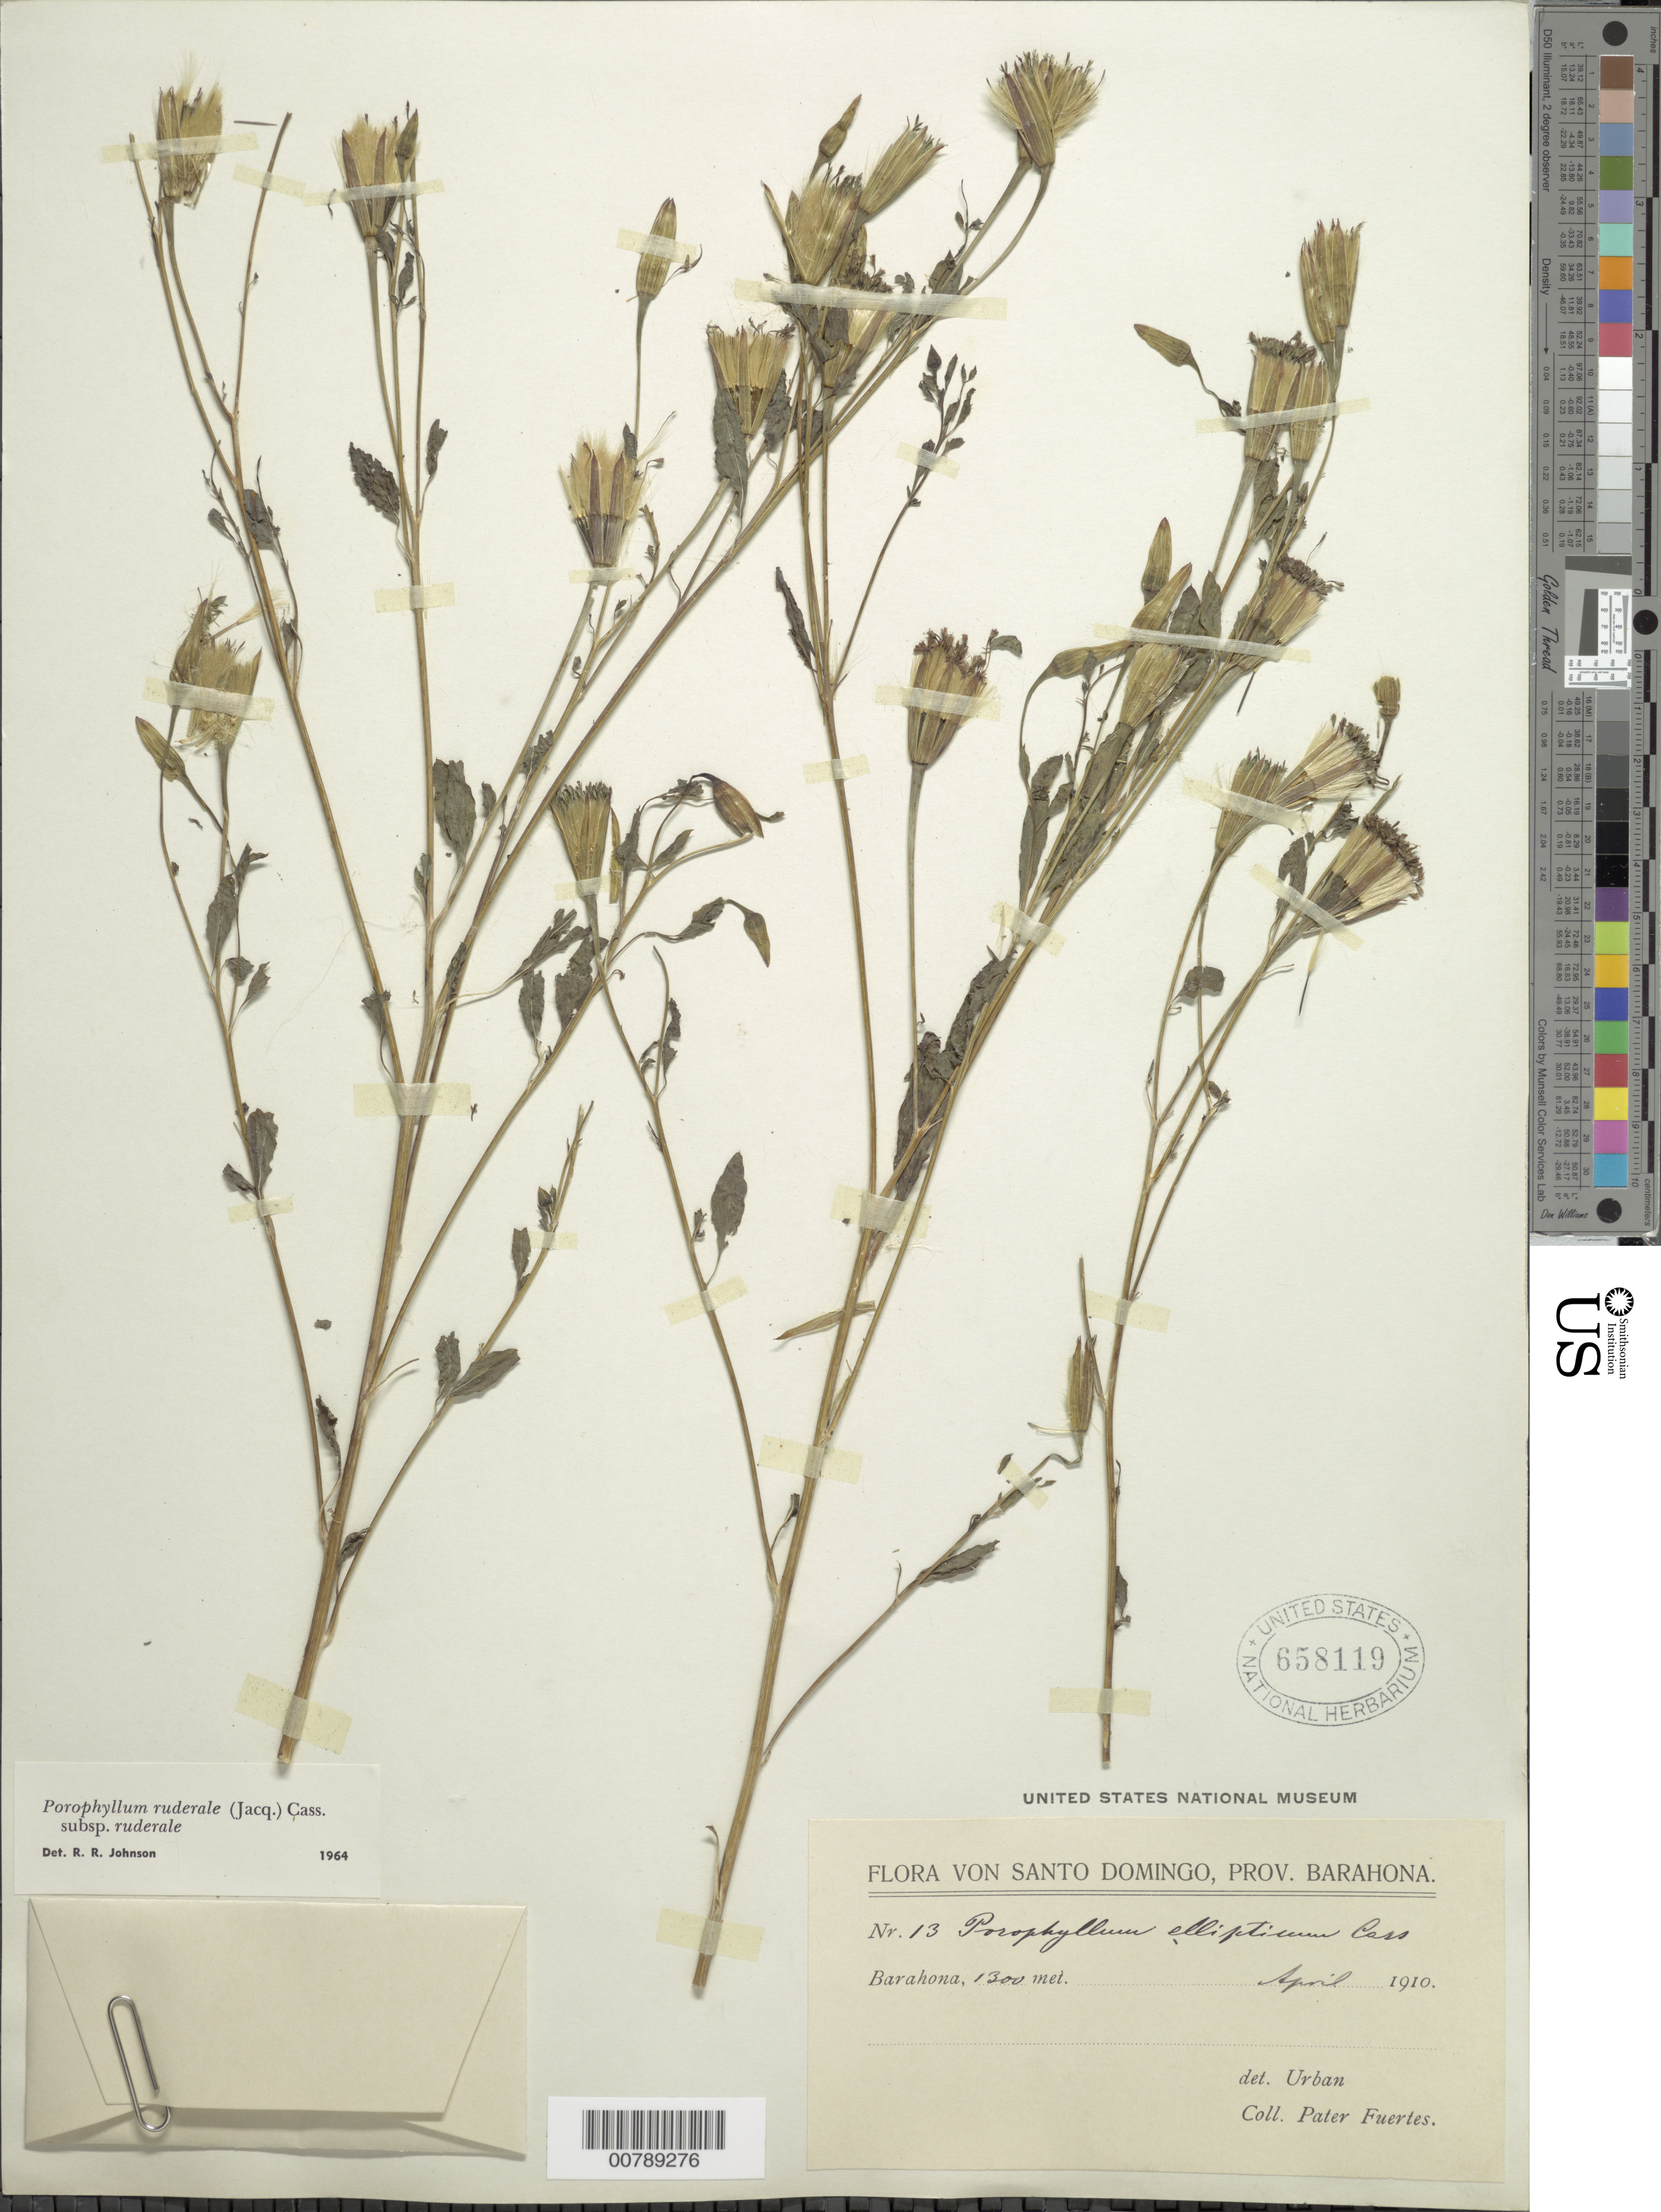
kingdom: Plantae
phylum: Tracheophyta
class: Magnoliopsida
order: Asterales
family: Asteraceae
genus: Porophyllum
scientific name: Porophyllum ruderale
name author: (Jacq.) Cass.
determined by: Johnson, R. R.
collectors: M. D. Fuertes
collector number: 13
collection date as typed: Apr 1910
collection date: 1910-04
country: Dominican Republic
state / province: Barahona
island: Hispaniola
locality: Barahona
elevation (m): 1300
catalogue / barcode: US 658119